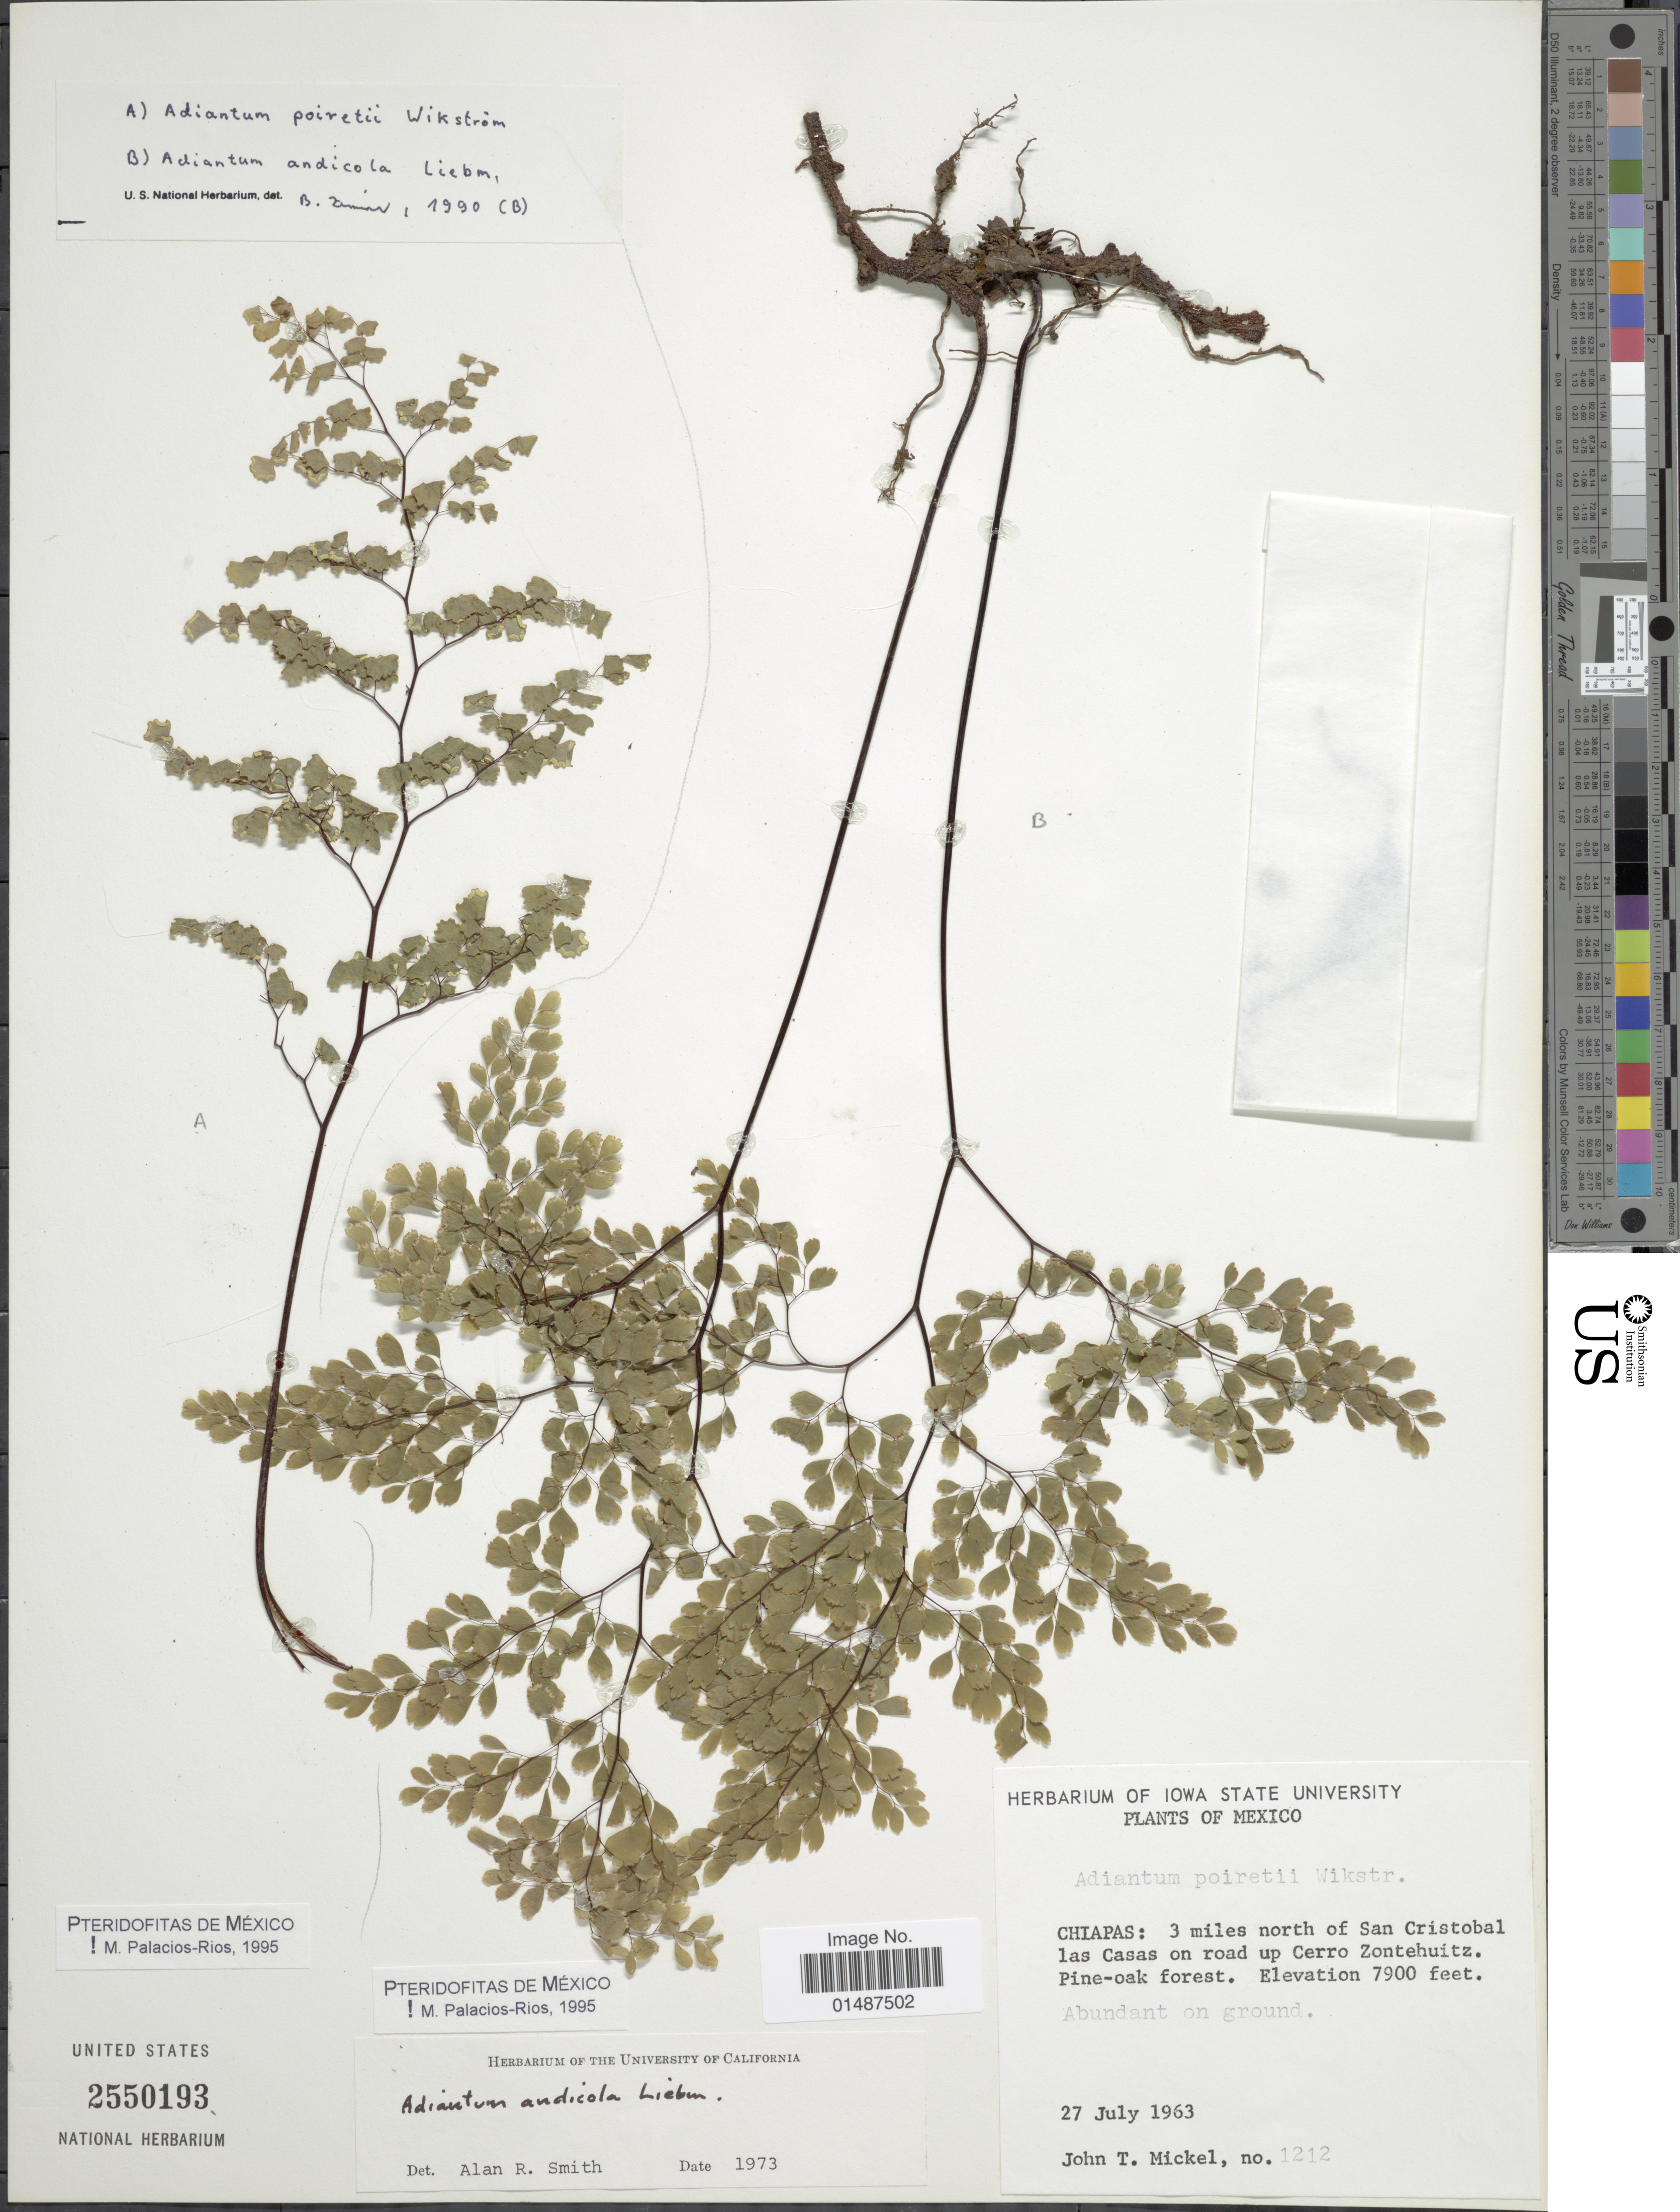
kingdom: Plantae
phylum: Tracheophyta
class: Polypodiopsida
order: Polypodiales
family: Pteridaceae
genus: Adiantum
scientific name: Adiantum andicola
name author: Liebm.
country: Mexico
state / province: Chiapas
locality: Chiapas, Mexico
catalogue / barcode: US 2550193-2